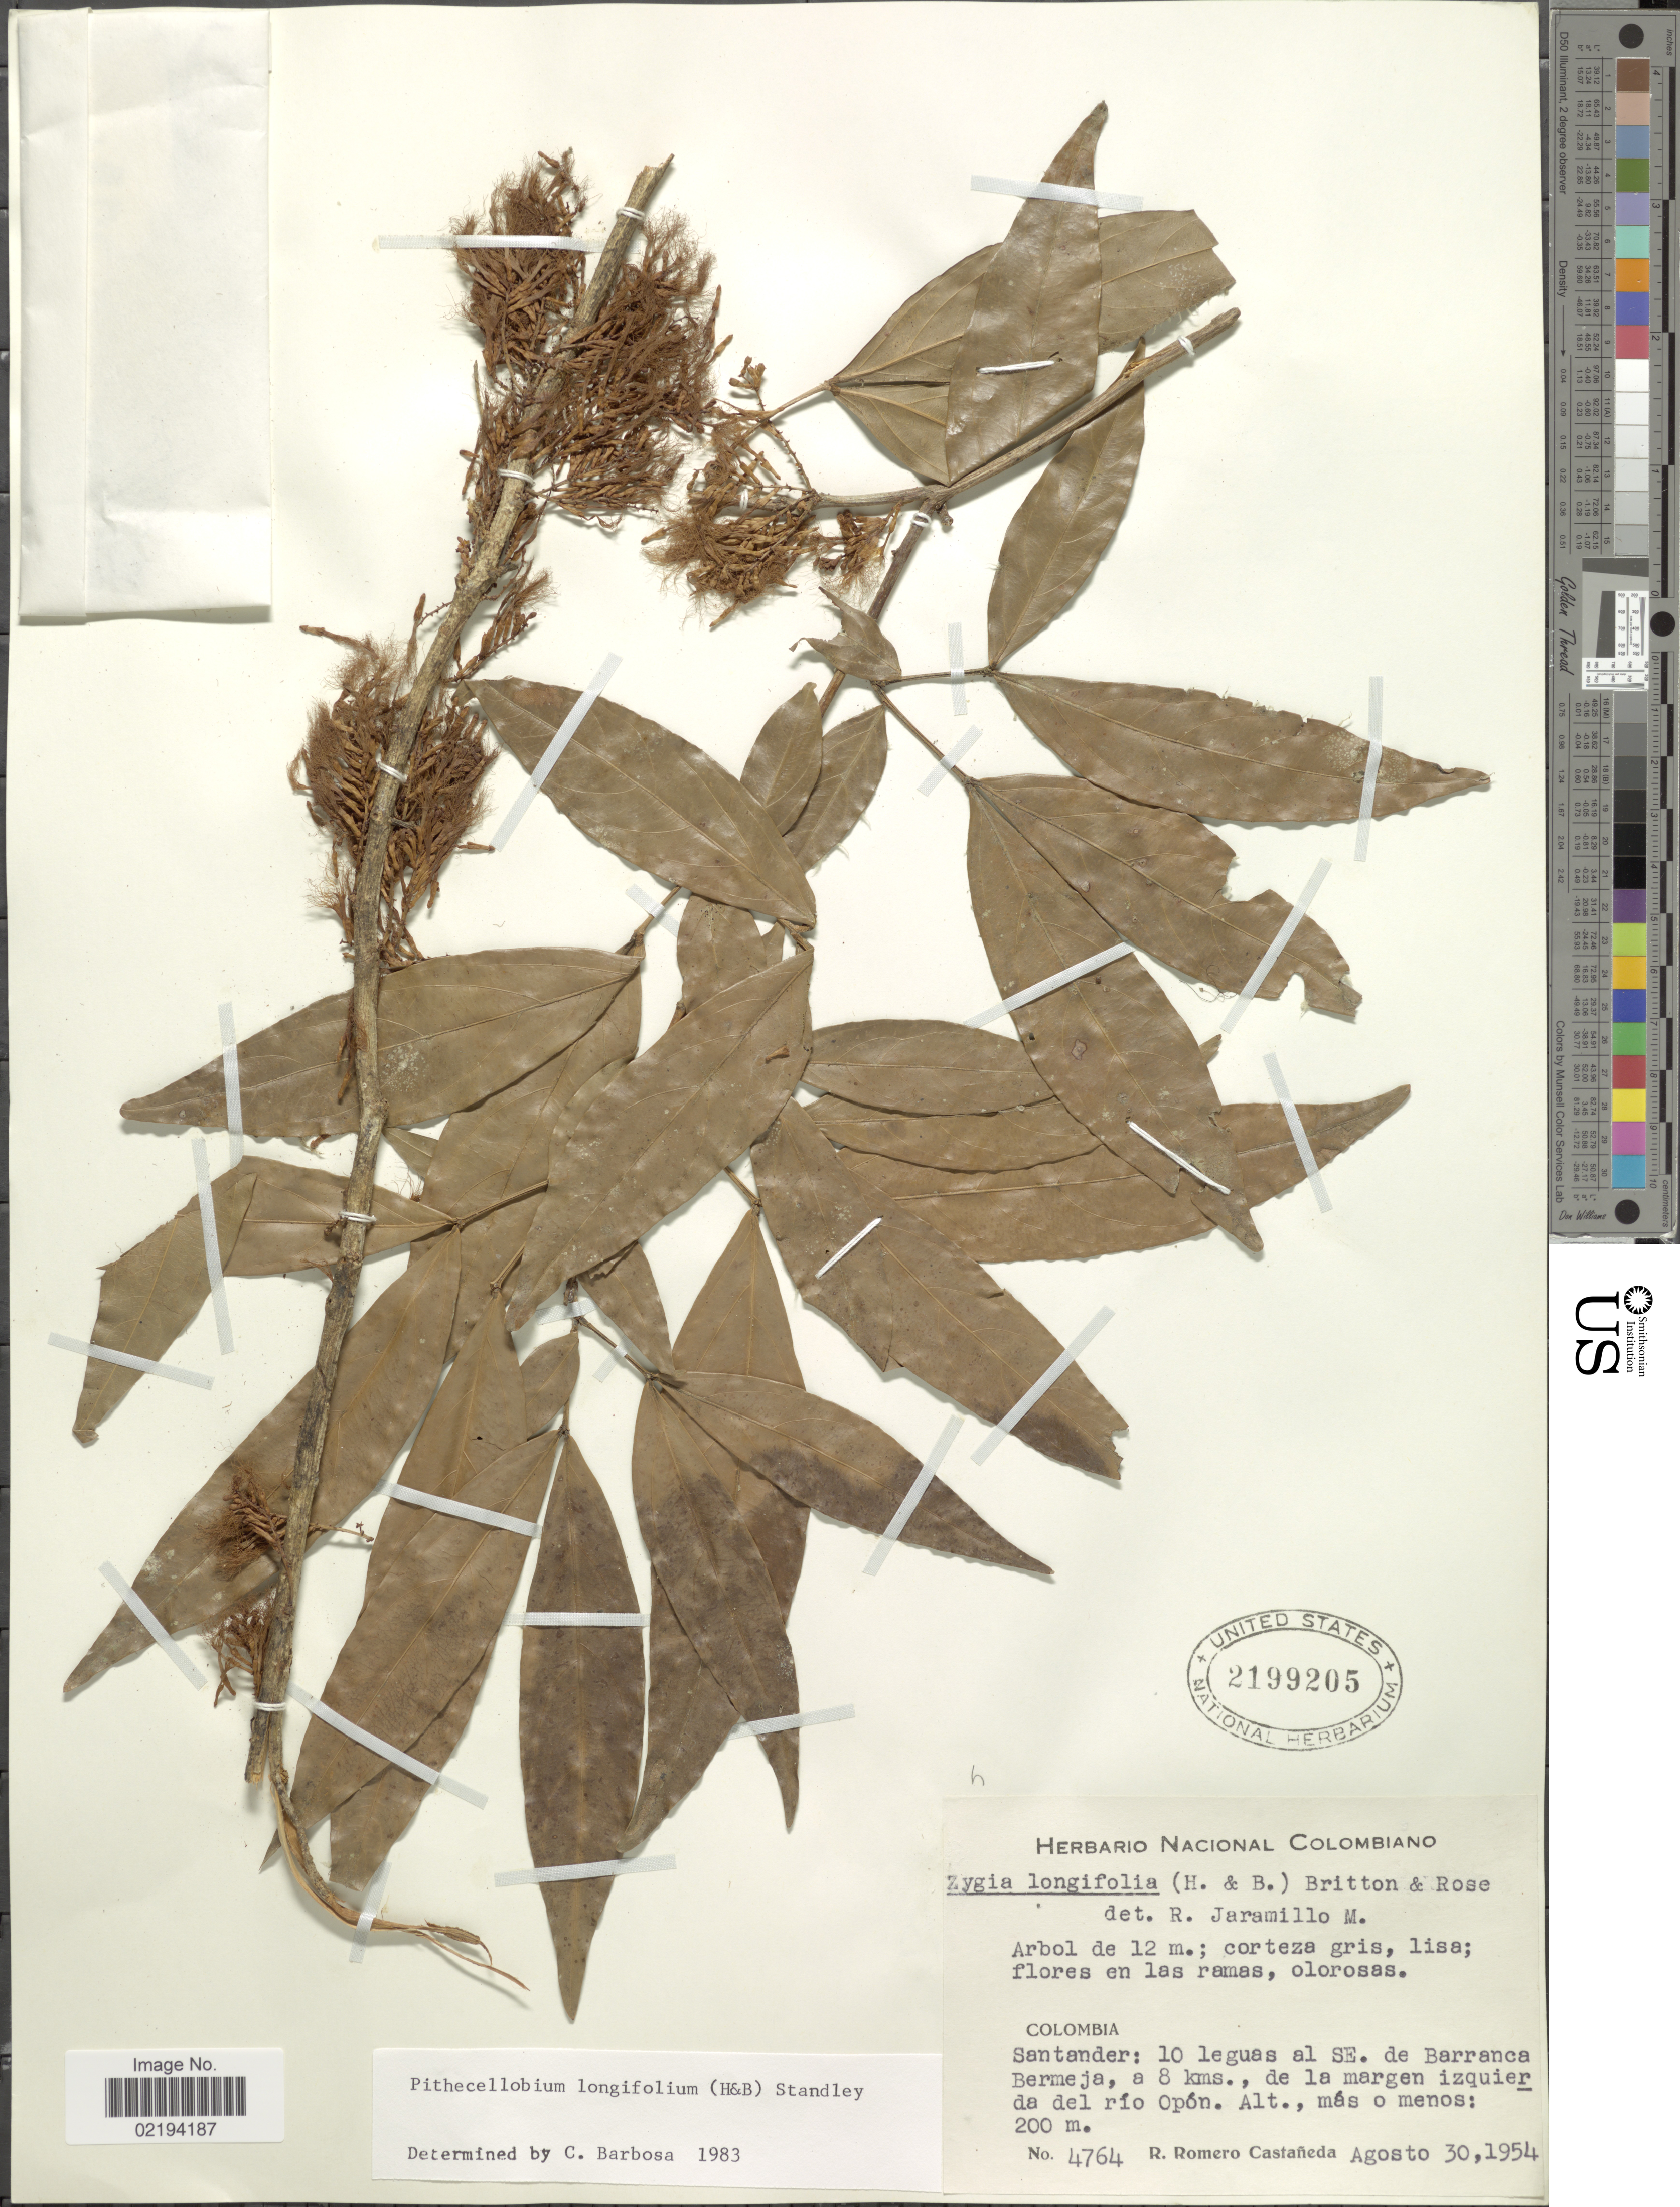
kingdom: Plantae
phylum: Tracheophyta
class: Magnoliopsida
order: Fabales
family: Fabaceae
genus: Zygia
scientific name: Zygia longifolia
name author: (Willd.) Britton & Rose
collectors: R. Romero Castañeda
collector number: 4764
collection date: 1954-08-30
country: Colombia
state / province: Santander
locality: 10 leguas al SE de Barranca Bermeja, a 8 kms., de la margen izquier da del río Opón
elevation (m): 200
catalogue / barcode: US 2199205